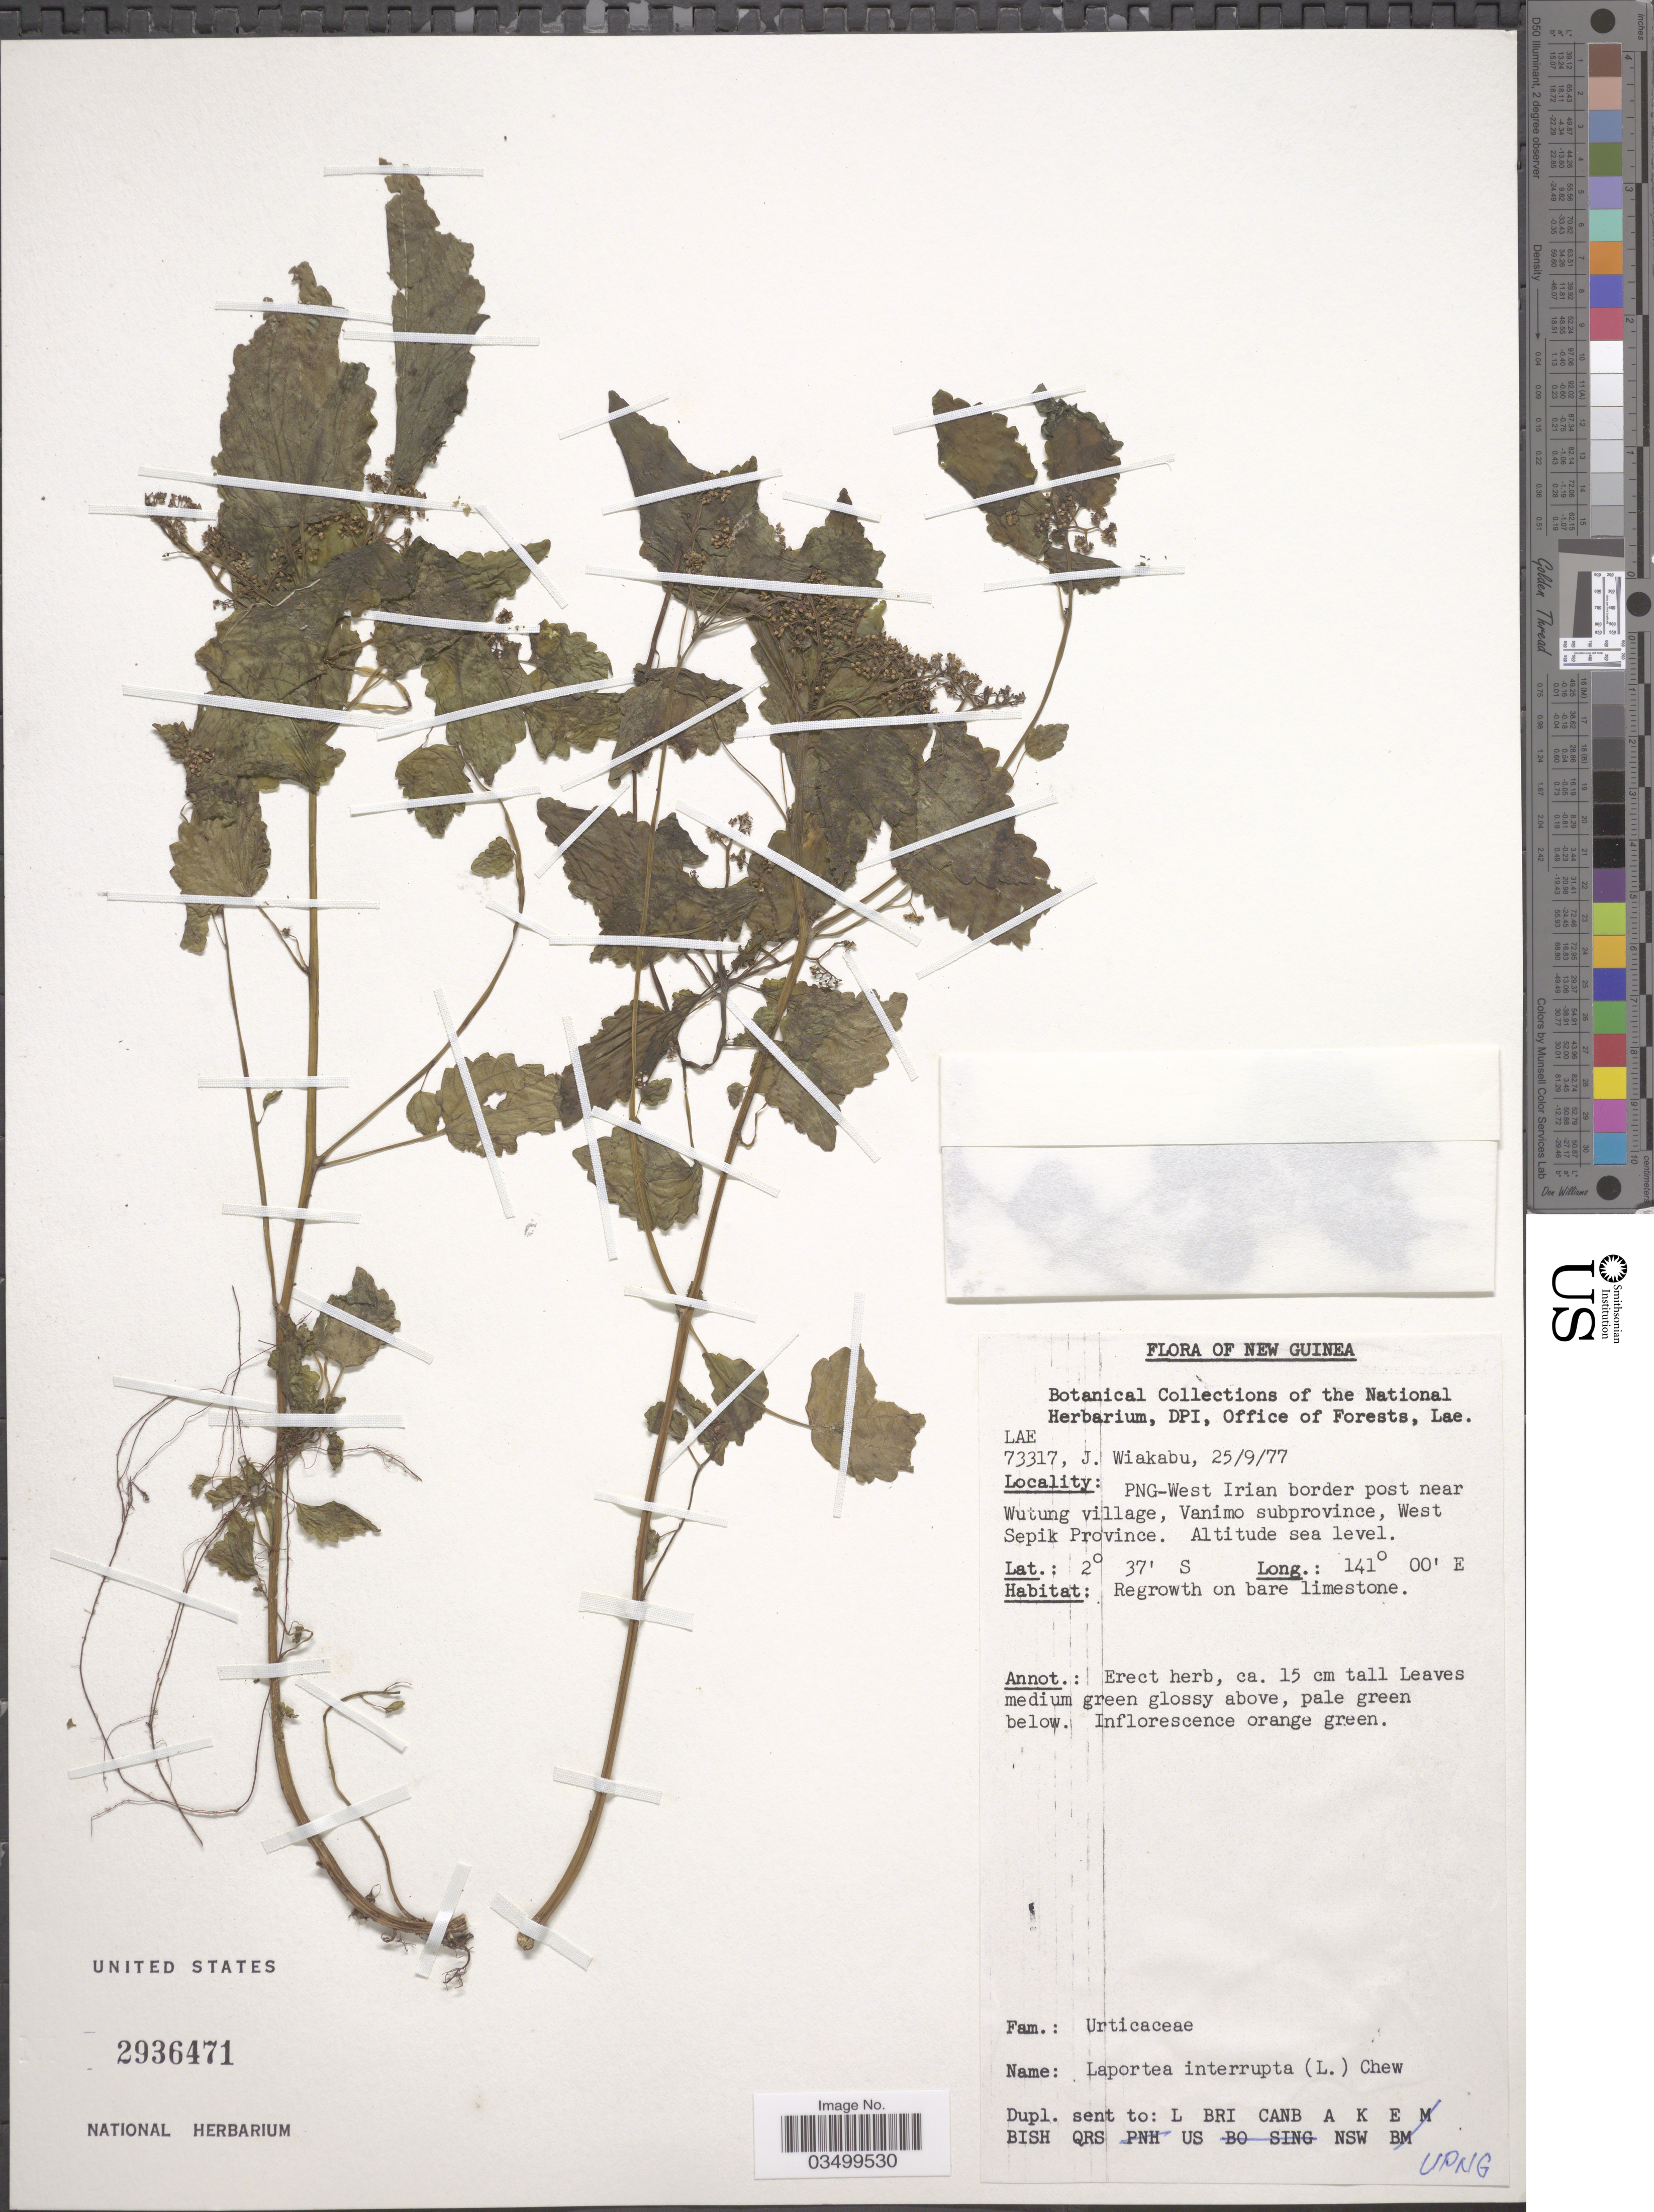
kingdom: Plantae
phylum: Tracheophyta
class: Magnoliopsida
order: Rosales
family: Urticaceae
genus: Laportea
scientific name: Laportea interrupta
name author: (L.) Chew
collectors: J. Wiakabu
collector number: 73317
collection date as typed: Transcribed d/m/y: 25/9/77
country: Papua New Guinea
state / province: Sandaun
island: New Guinea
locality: PNG-West Irian border post near Wutung village, Vanimo subprovince, West Sepik Province.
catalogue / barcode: US 2936471